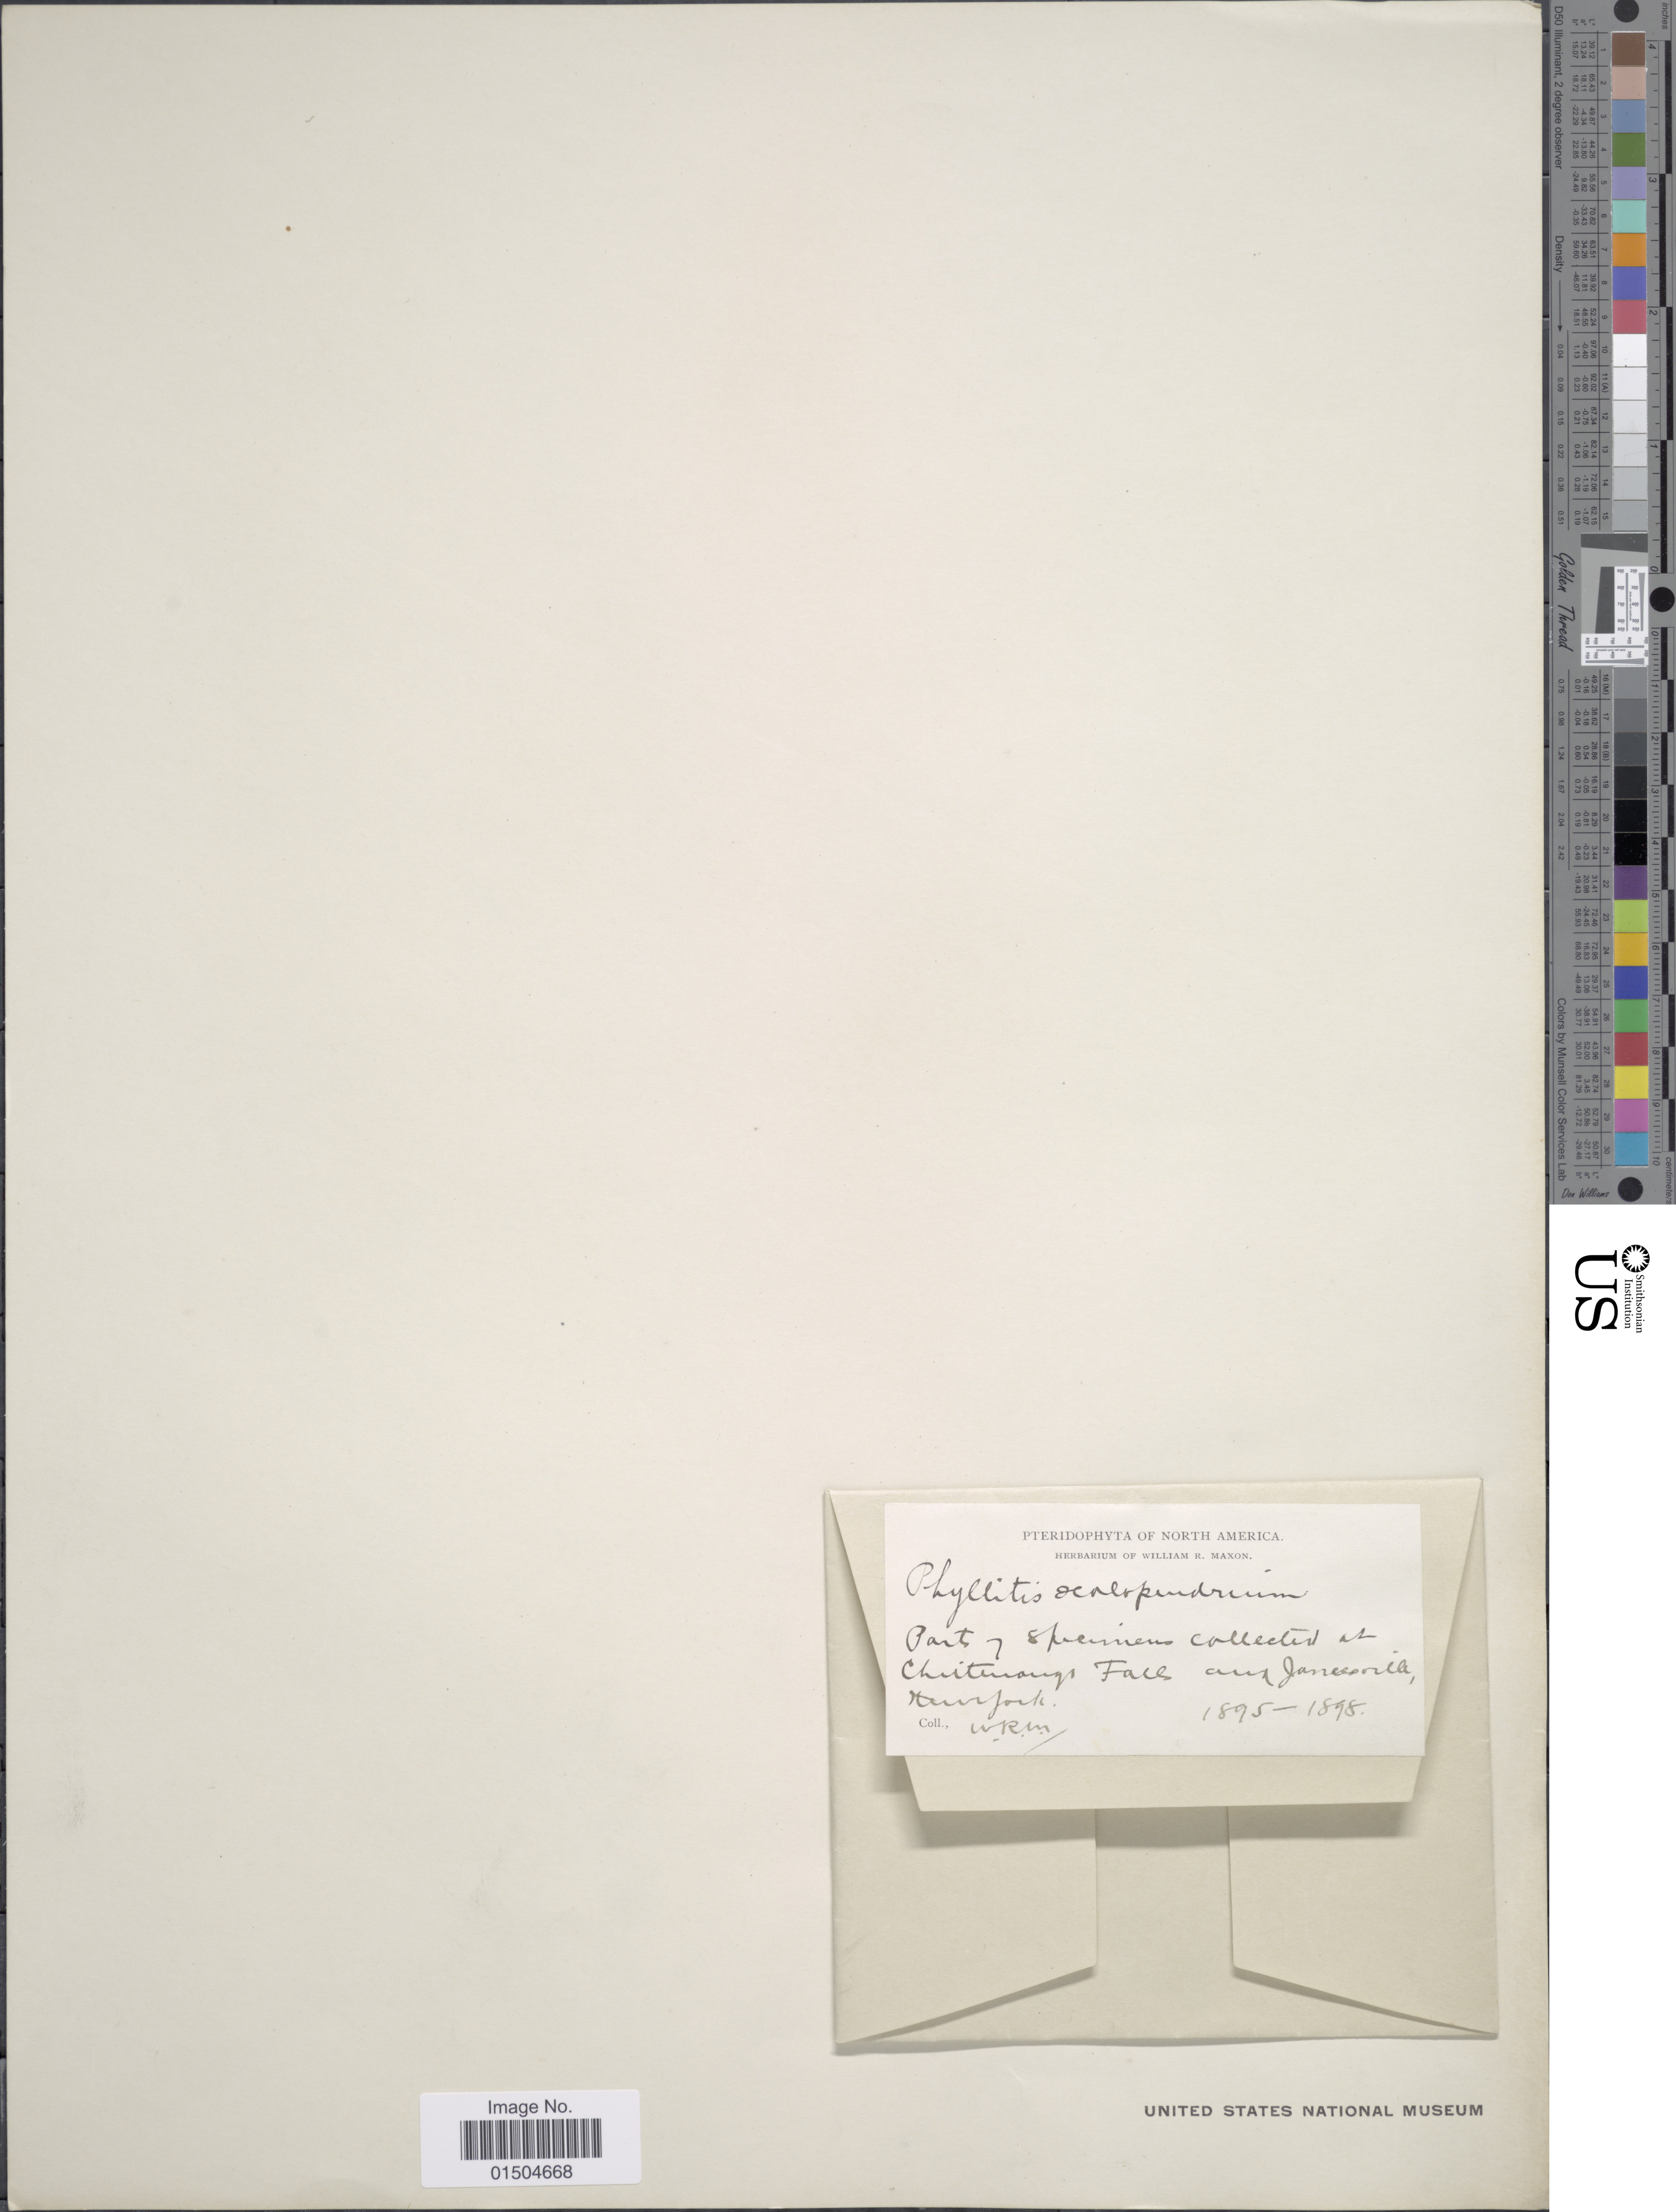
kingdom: Plantae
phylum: Tracheophyta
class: Polypodiopsida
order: Polypodiales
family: Aspleniaceae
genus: Asplenium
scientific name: Asplenium scolopendrium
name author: Sm.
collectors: W. R. Maxon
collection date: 1895/1898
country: United States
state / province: New York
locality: Part of specimens collected at Chittenango Falls and Jamesville.